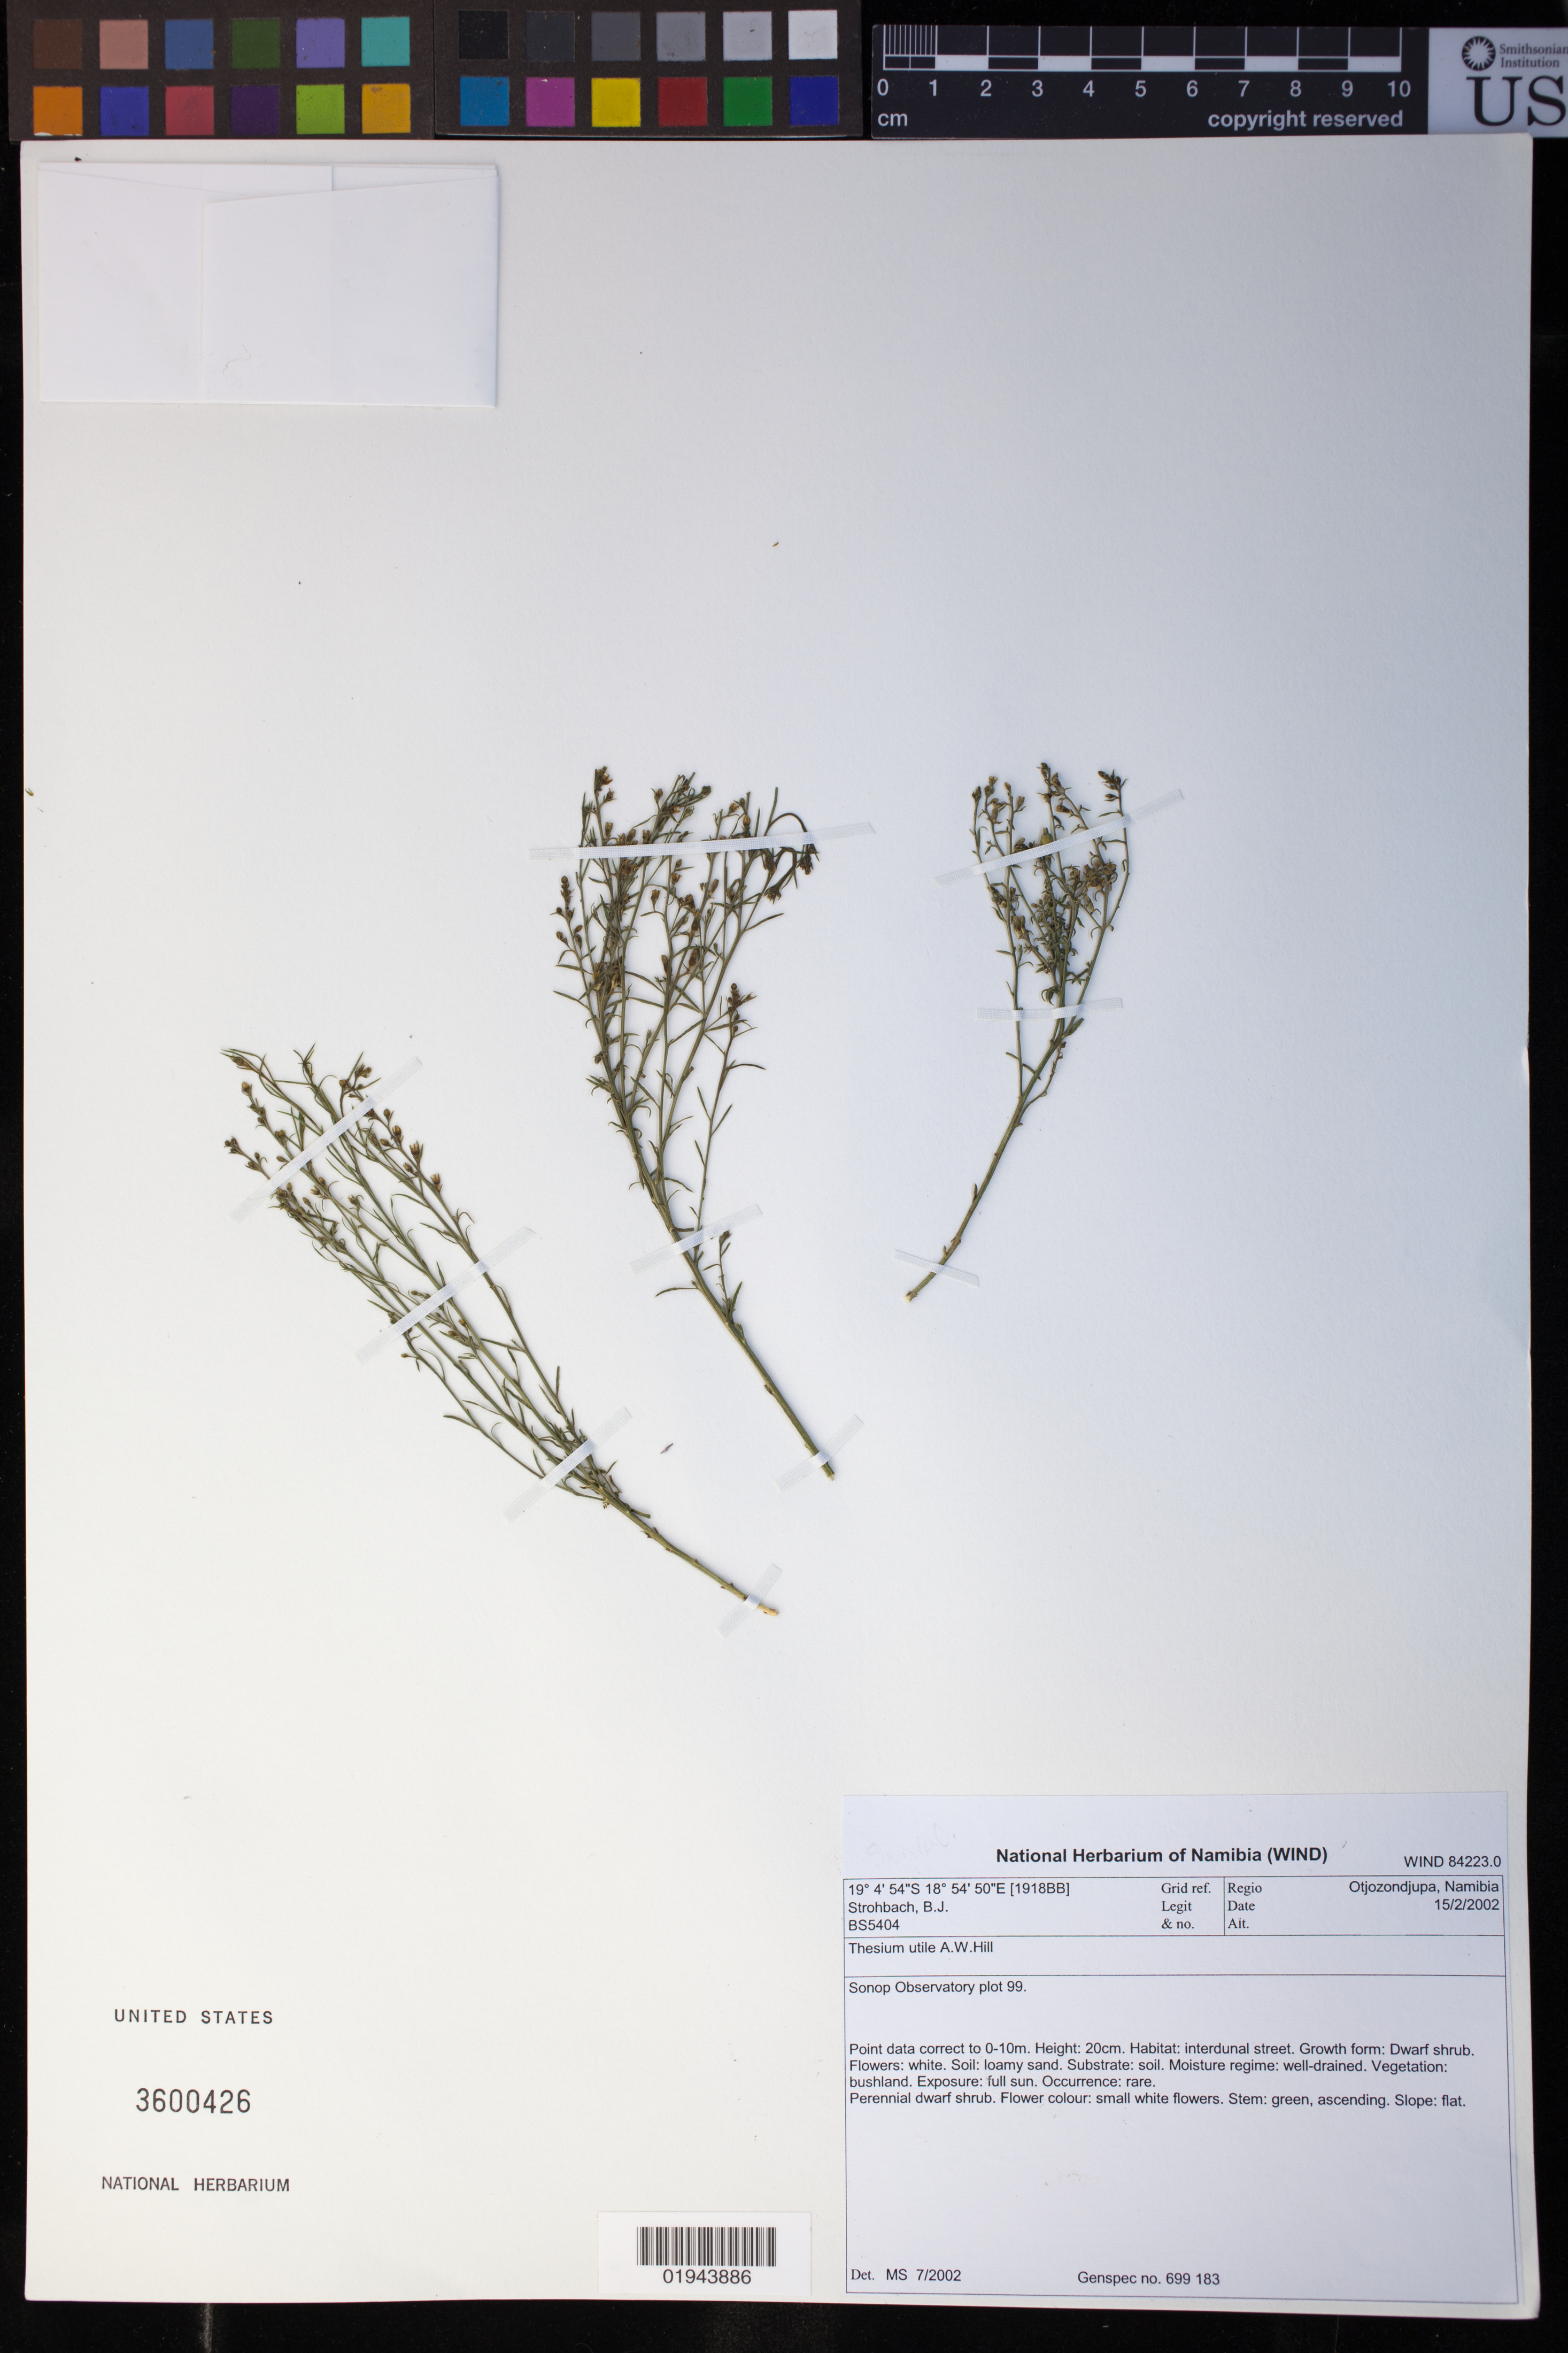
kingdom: Plantae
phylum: Tracheophyta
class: Magnoliopsida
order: Santalales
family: Thesiaceae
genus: Thesium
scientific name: Thesium utile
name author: A.W. Hill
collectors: B. Strohbach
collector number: BS5404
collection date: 2002-02-15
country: Namibia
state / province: Otjozondjupa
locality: Sonop Observatory plot 99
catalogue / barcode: US 3600426